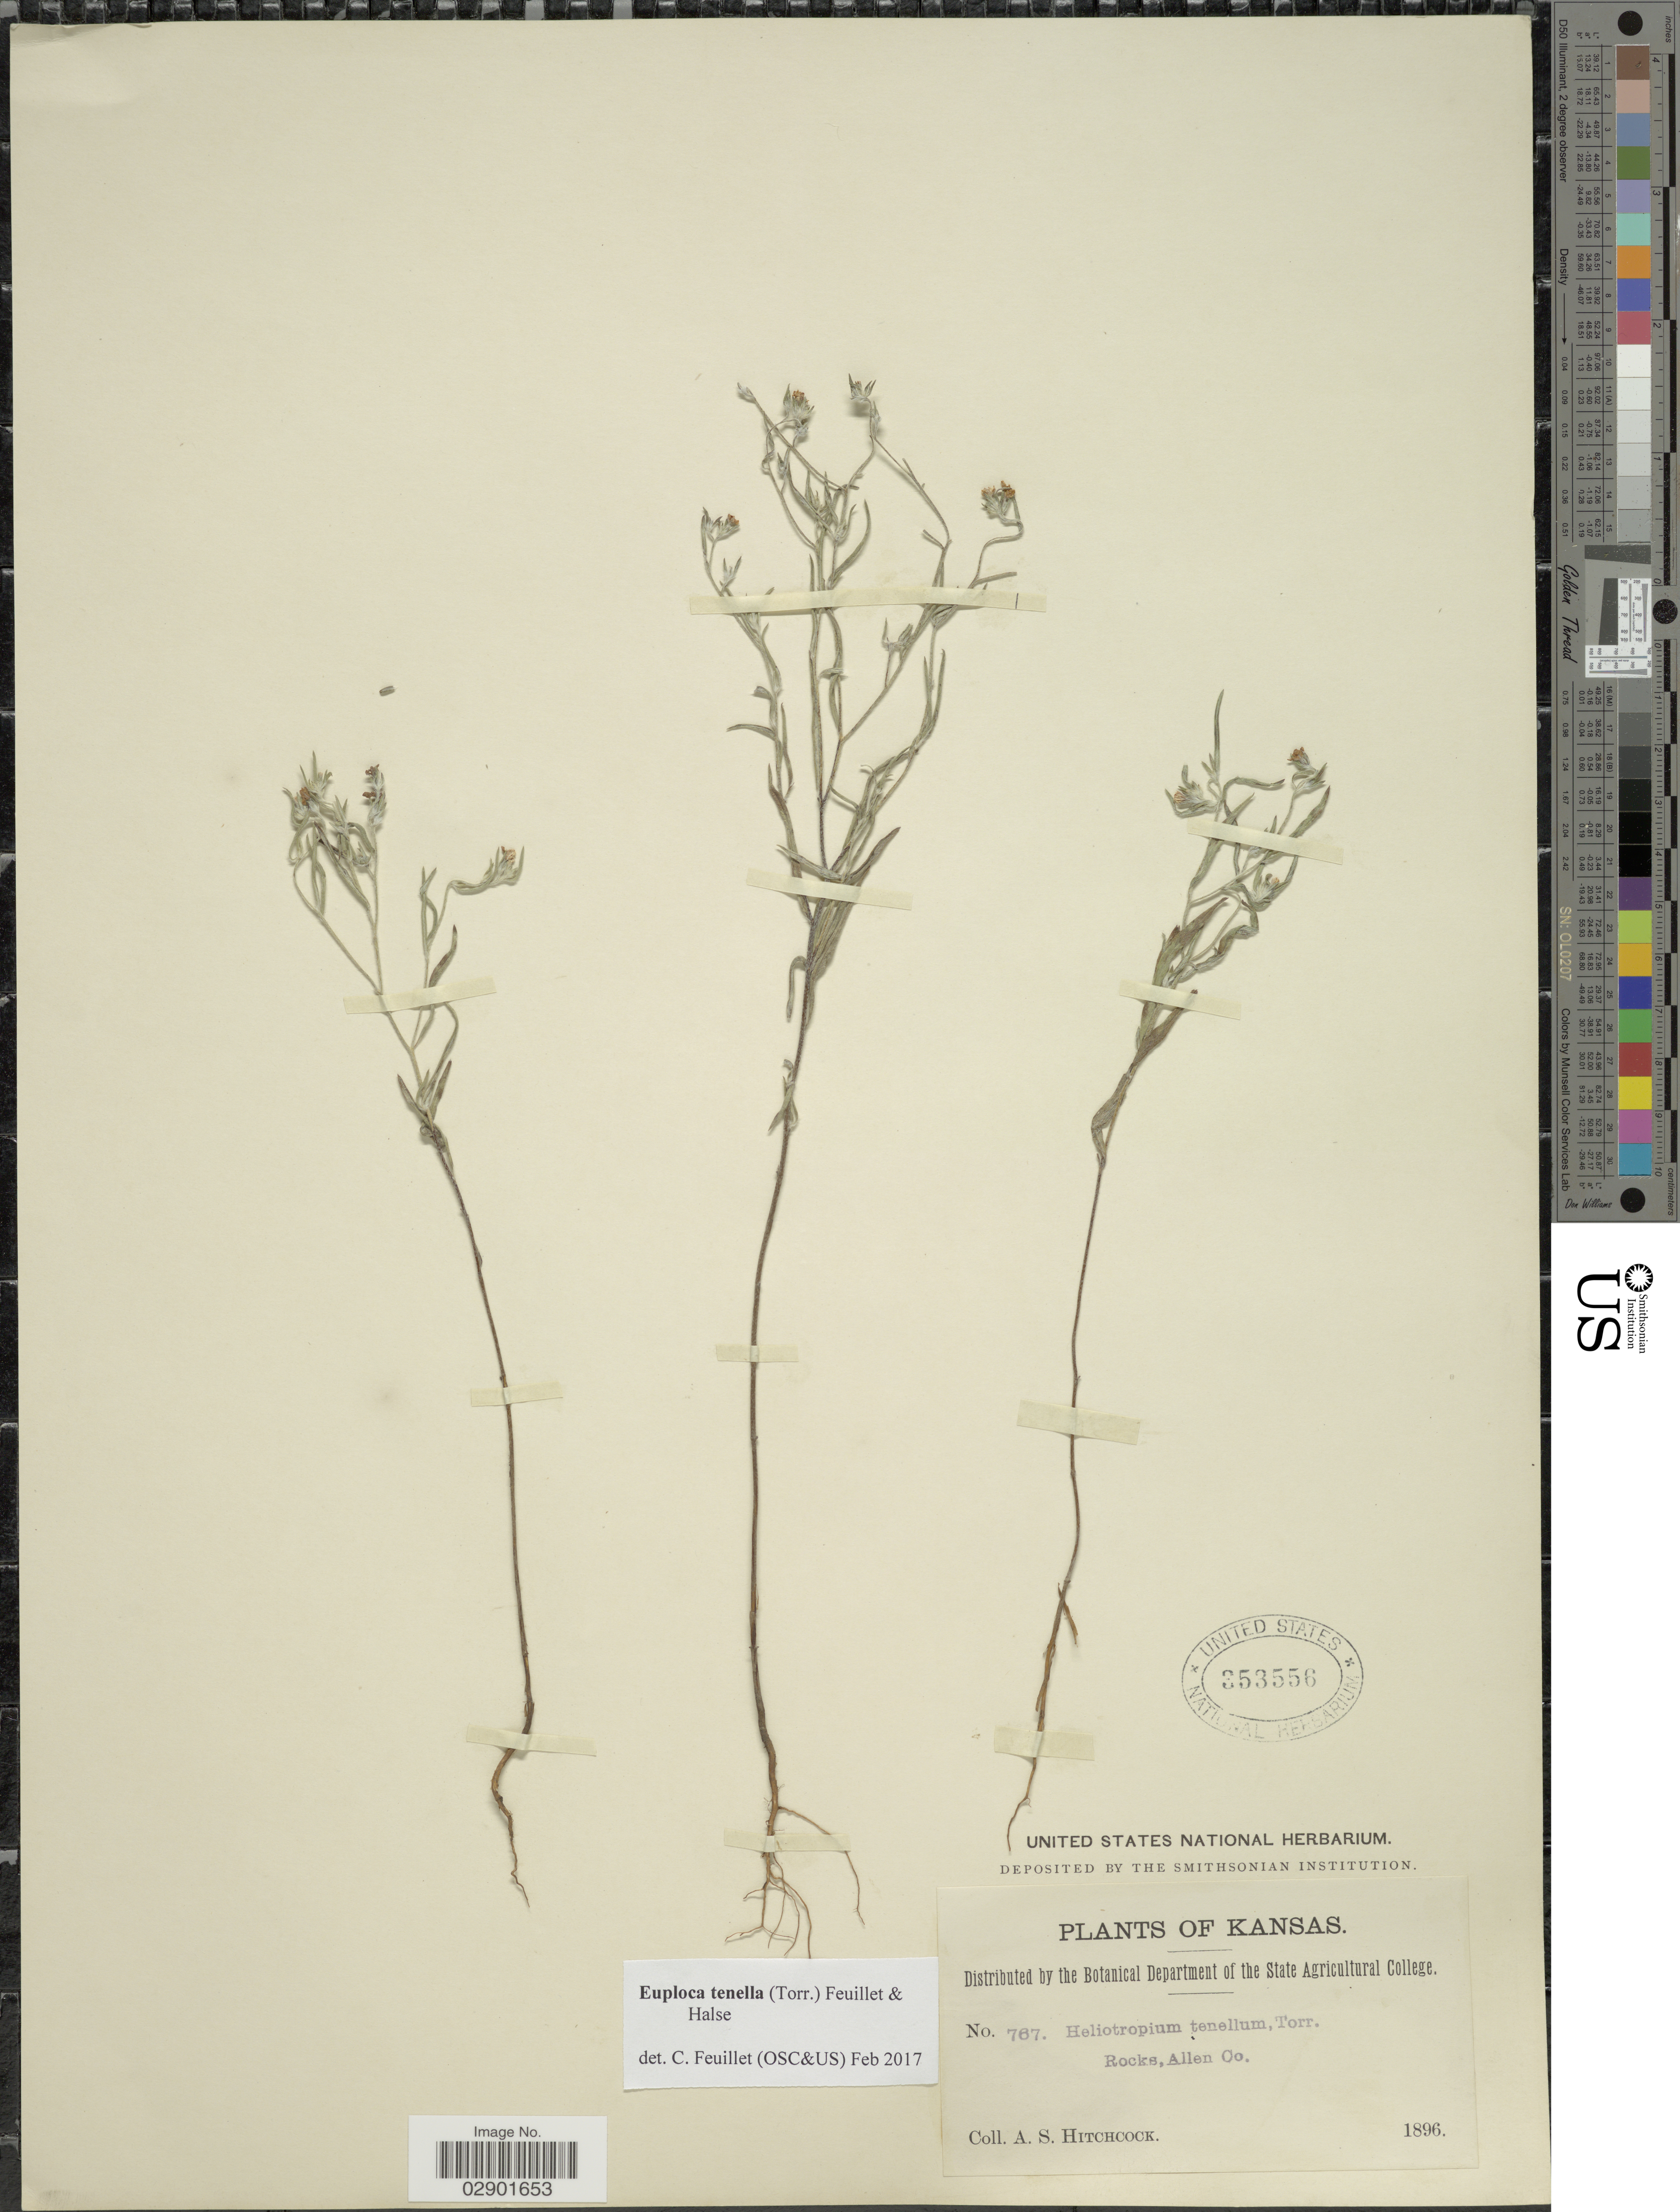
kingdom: Plantae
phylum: Tracheophyta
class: Magnoliopsida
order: Boraginales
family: Heliotropiaceae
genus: Euploca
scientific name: Euploca polyphylla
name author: (Lehm.) J.I.M. Melo & Semir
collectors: A. S. Hitchcock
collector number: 787*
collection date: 1896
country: United States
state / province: Kansas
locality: Rocks, Allen Co.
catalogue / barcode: US 353556